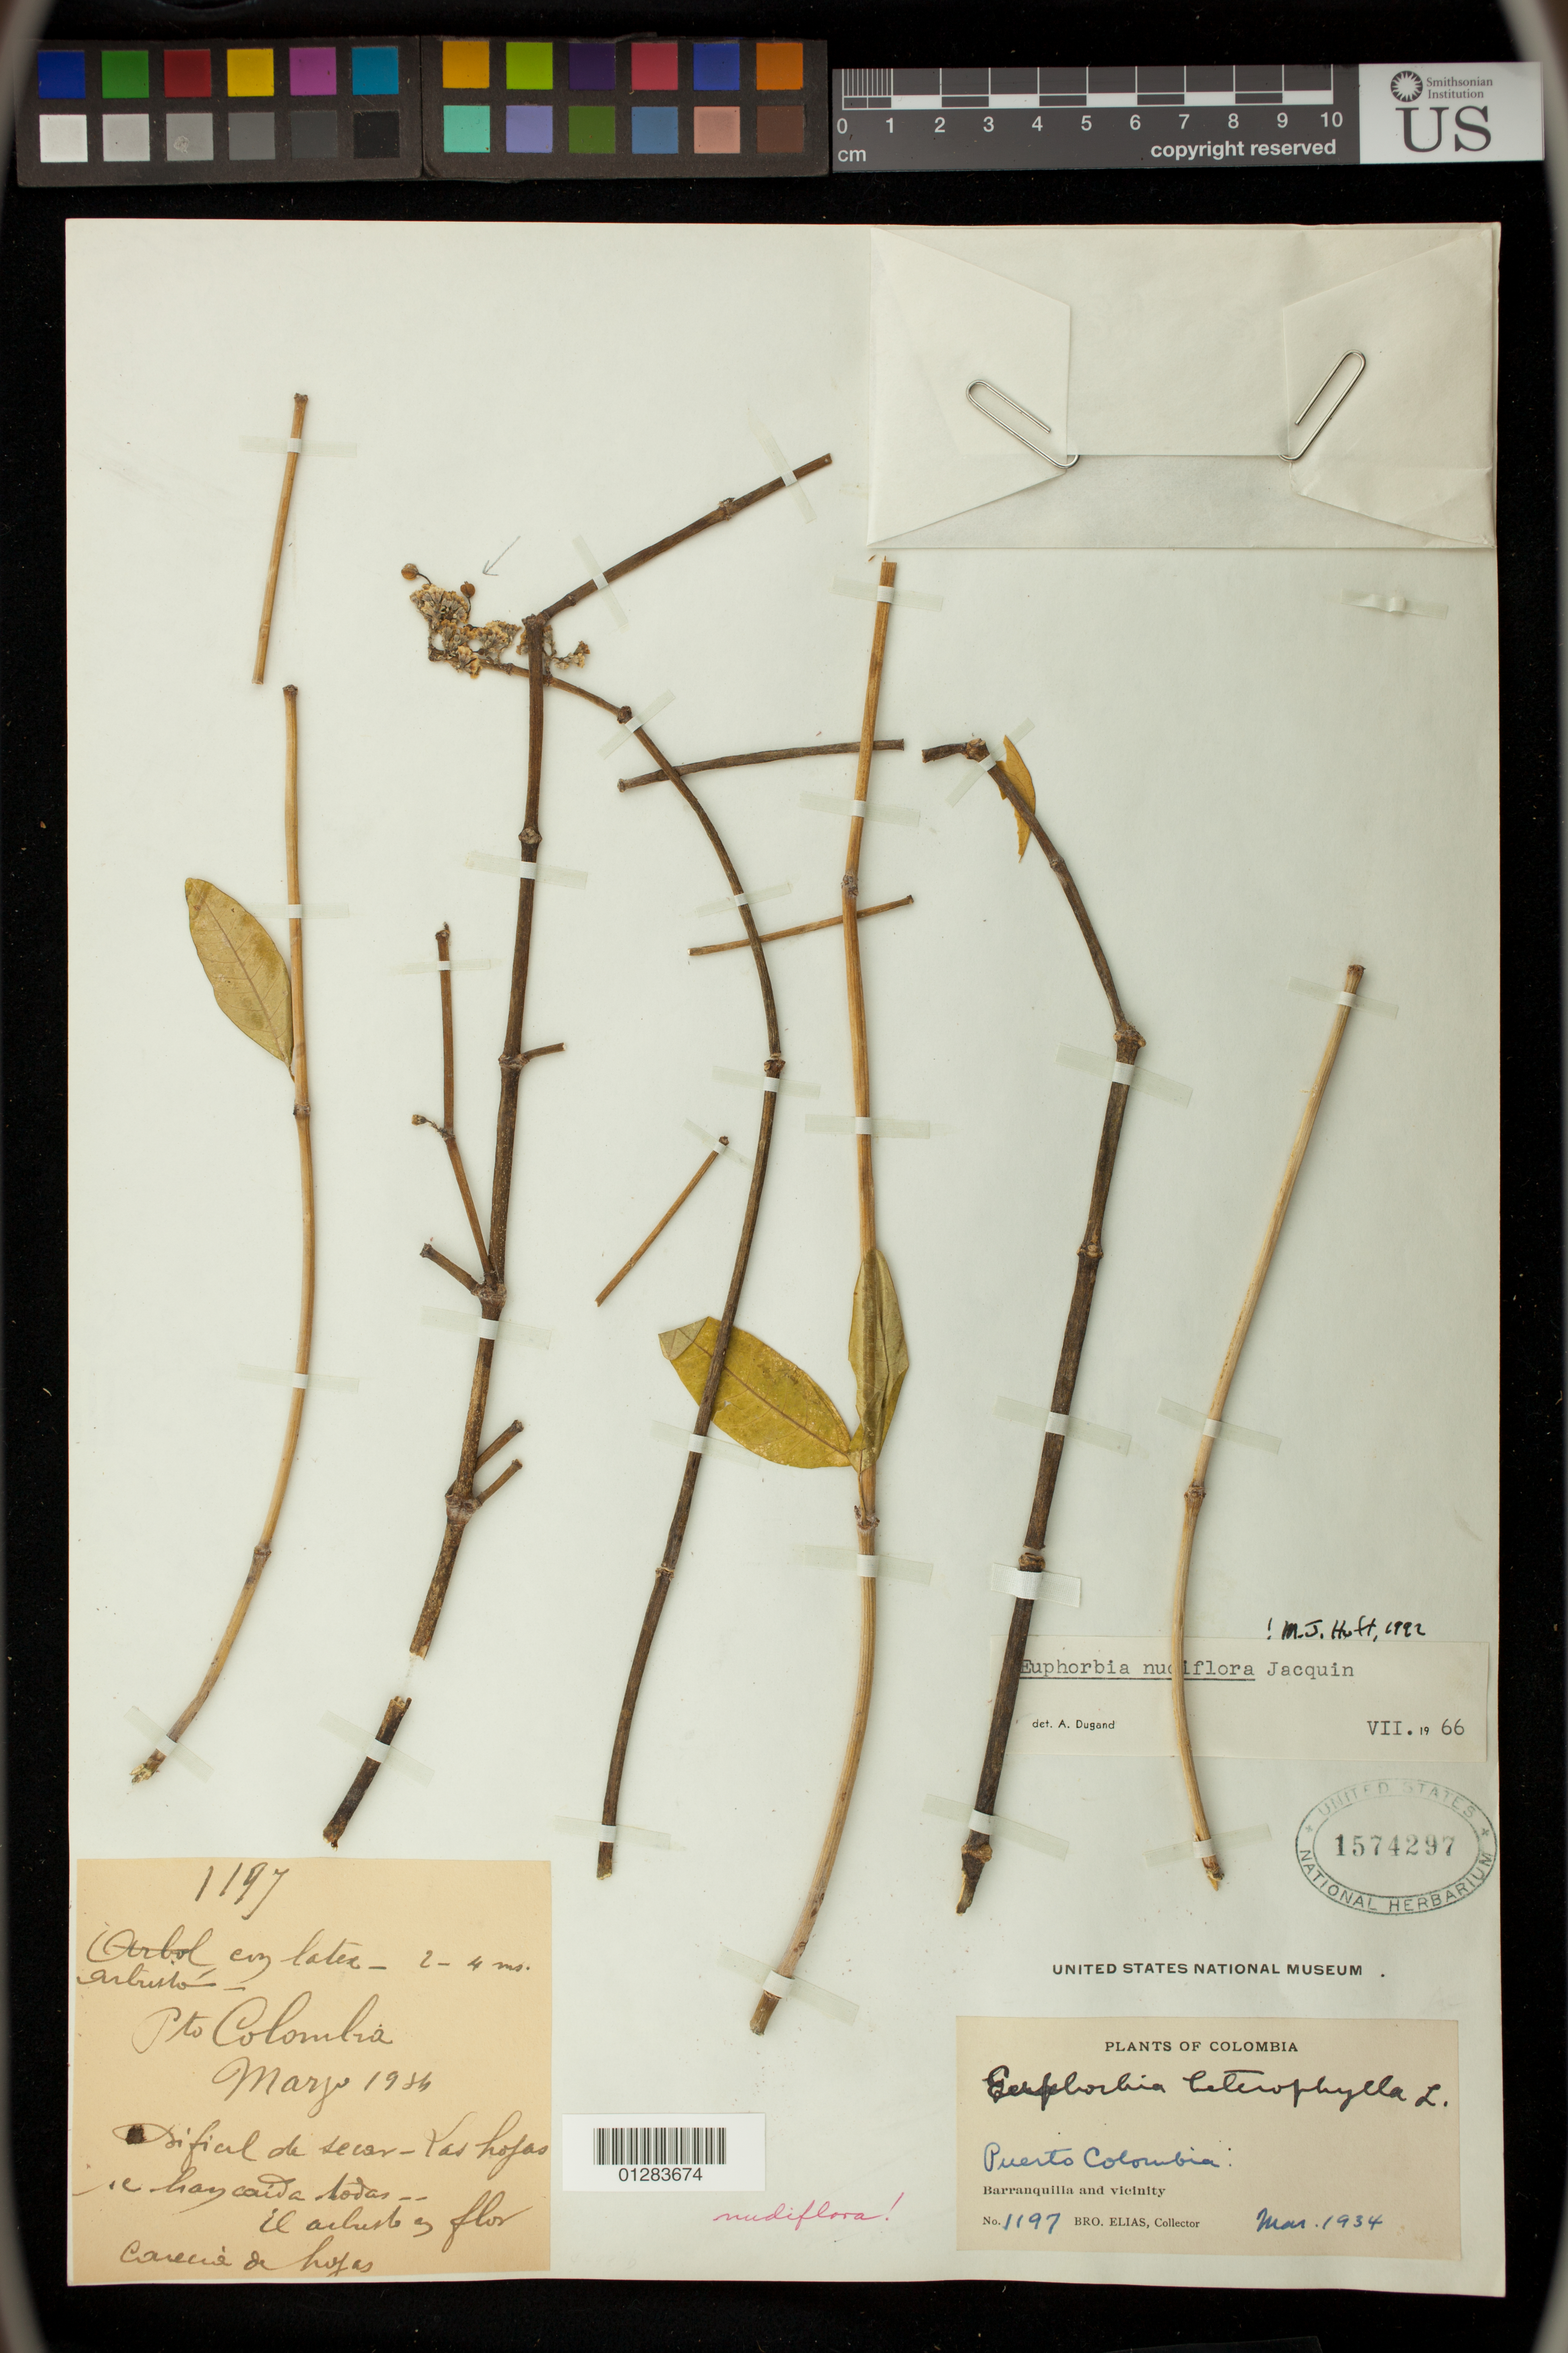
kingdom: Plantae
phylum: Tracheophyta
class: Magnoliopsida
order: Malpighiales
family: Euphorbiaceae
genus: Euphorbia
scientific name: Euphorbia cymosa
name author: Poir.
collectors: Bro. Elias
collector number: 1197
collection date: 1934-03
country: Colombia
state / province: Atlántico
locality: Puerto Colombia, Barranquilla and vicinity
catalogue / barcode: US 1574297